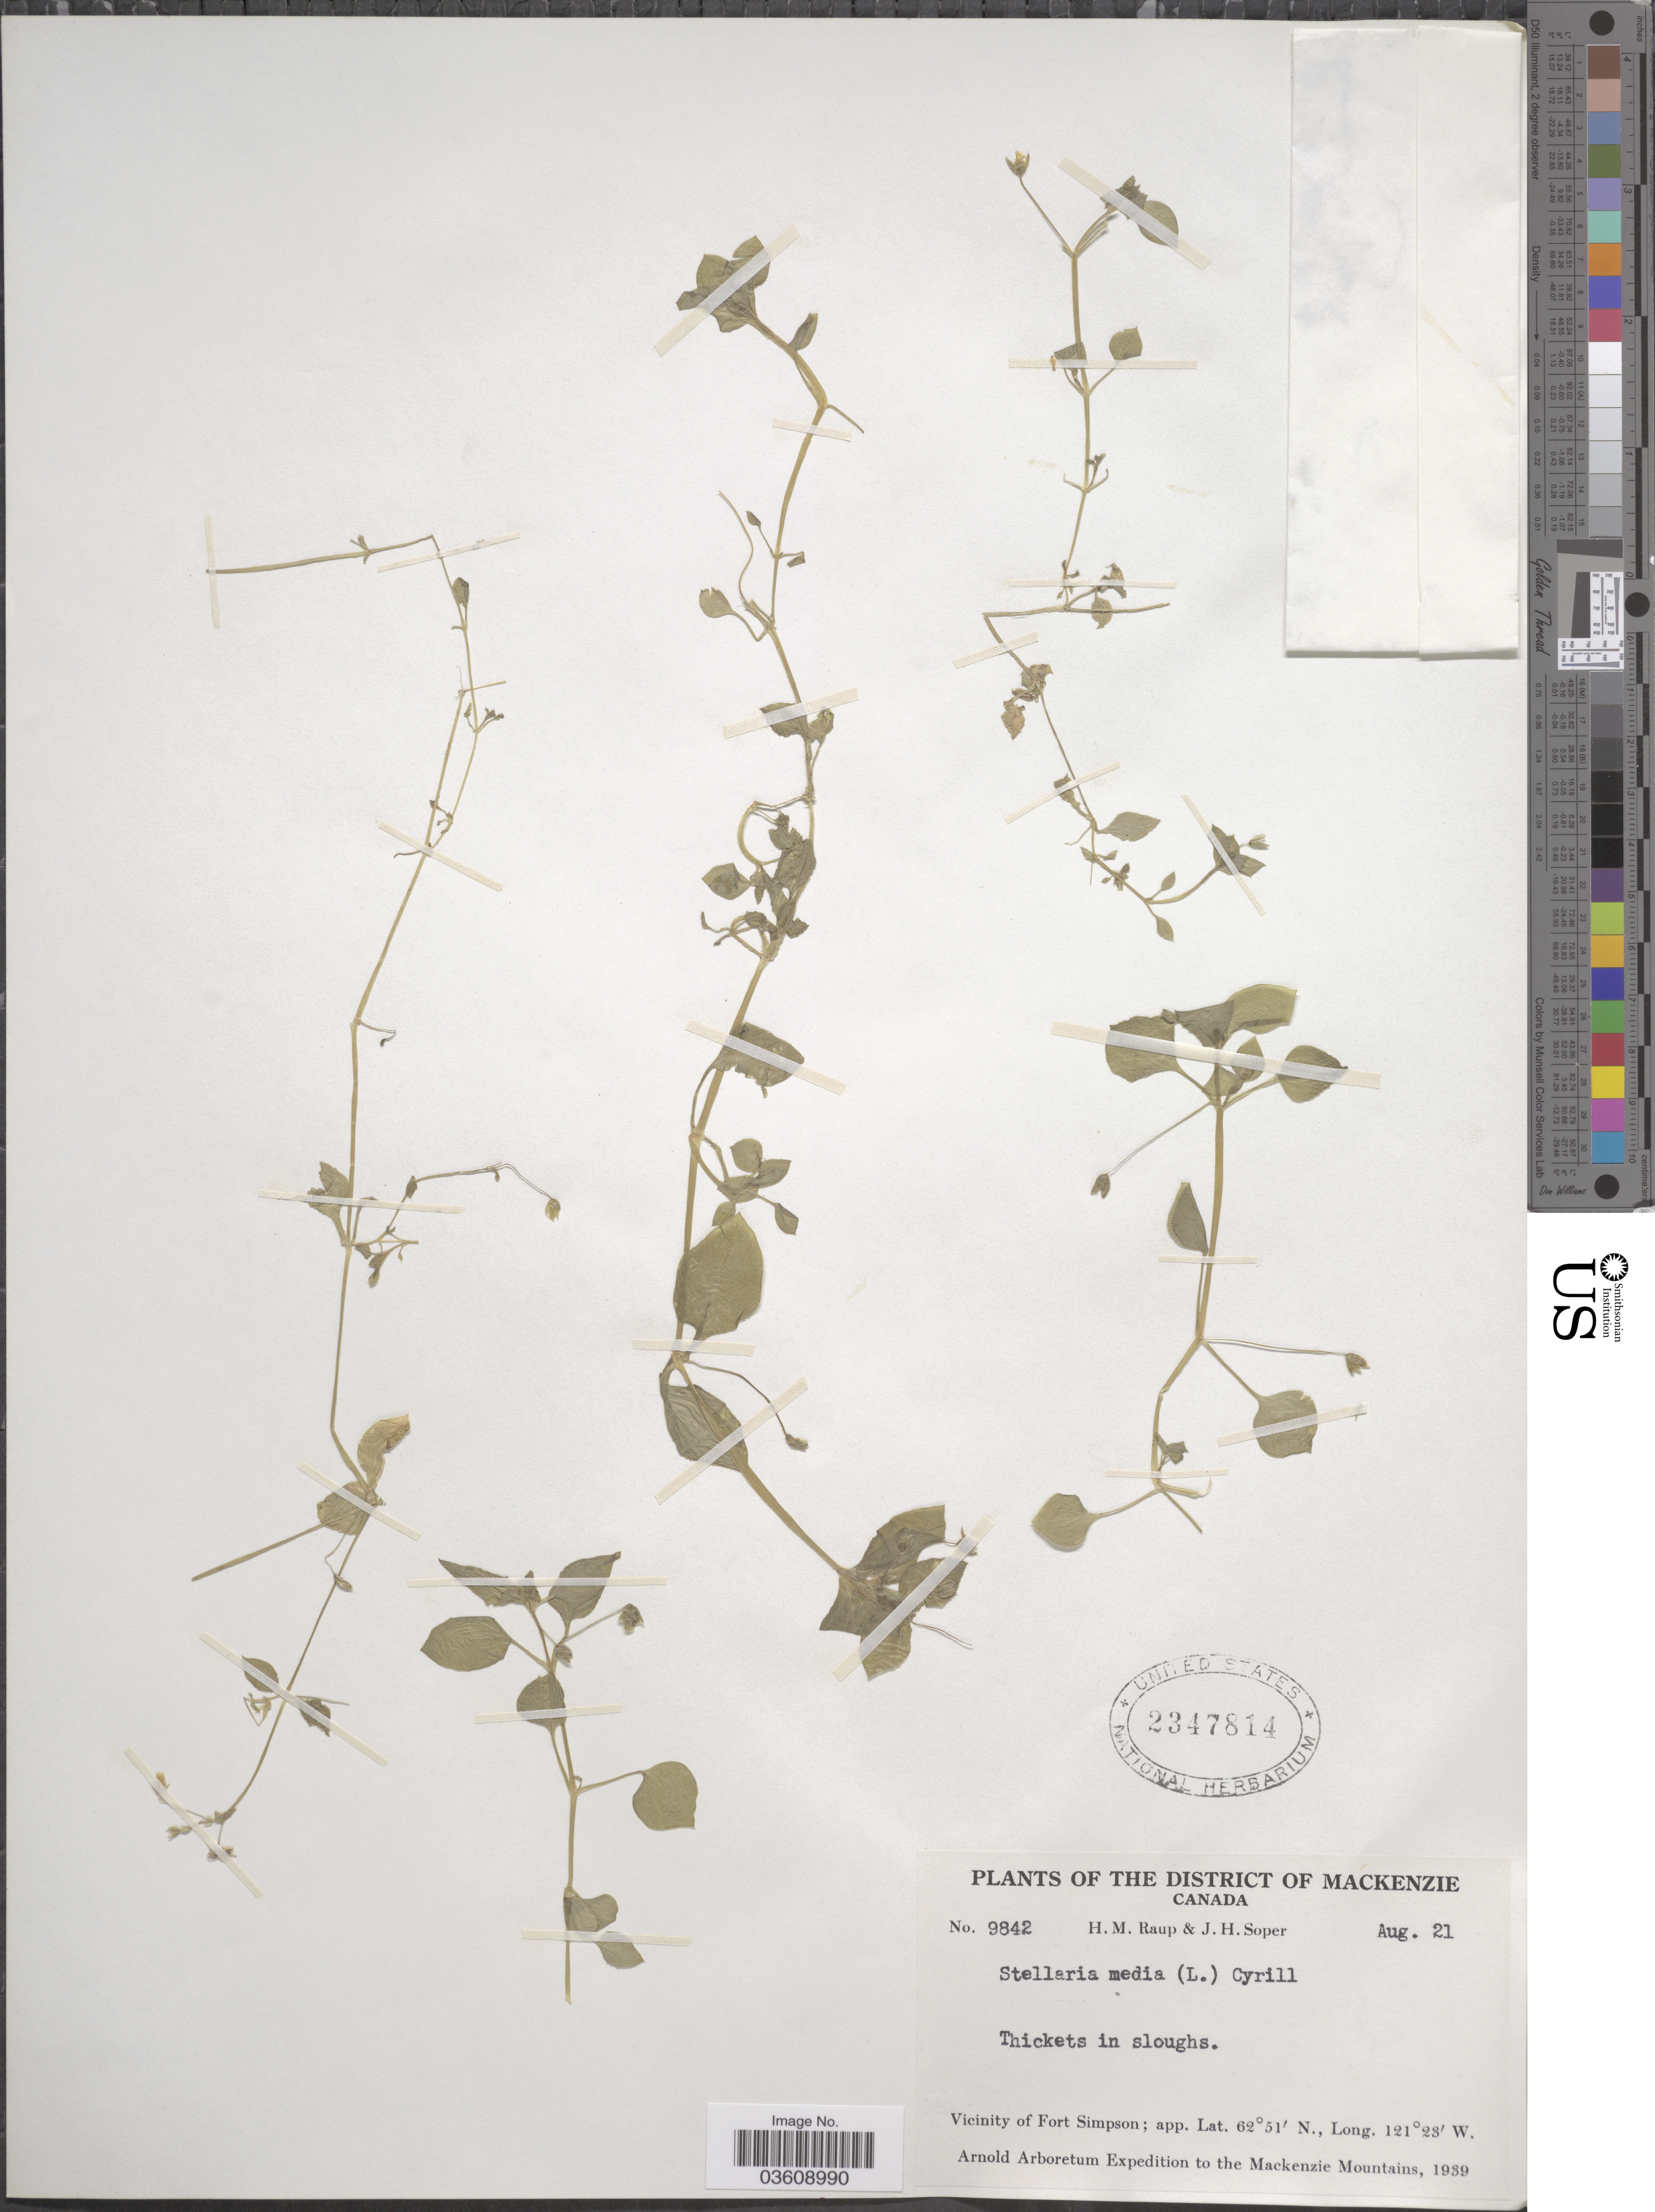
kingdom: Plantae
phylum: Tracheophyta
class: Magnoliopsida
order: Caryophyllales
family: Caryophyllaceae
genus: Stellaria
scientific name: Stellaria media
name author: (L.) Vill.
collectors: H. Raup & J. H. Soper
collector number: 9842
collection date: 1939-08-21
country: Canada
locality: The District of Mackenzie. Vicinity of Fort Simpson. The Mackenzie Mountains.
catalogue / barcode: US 2347814